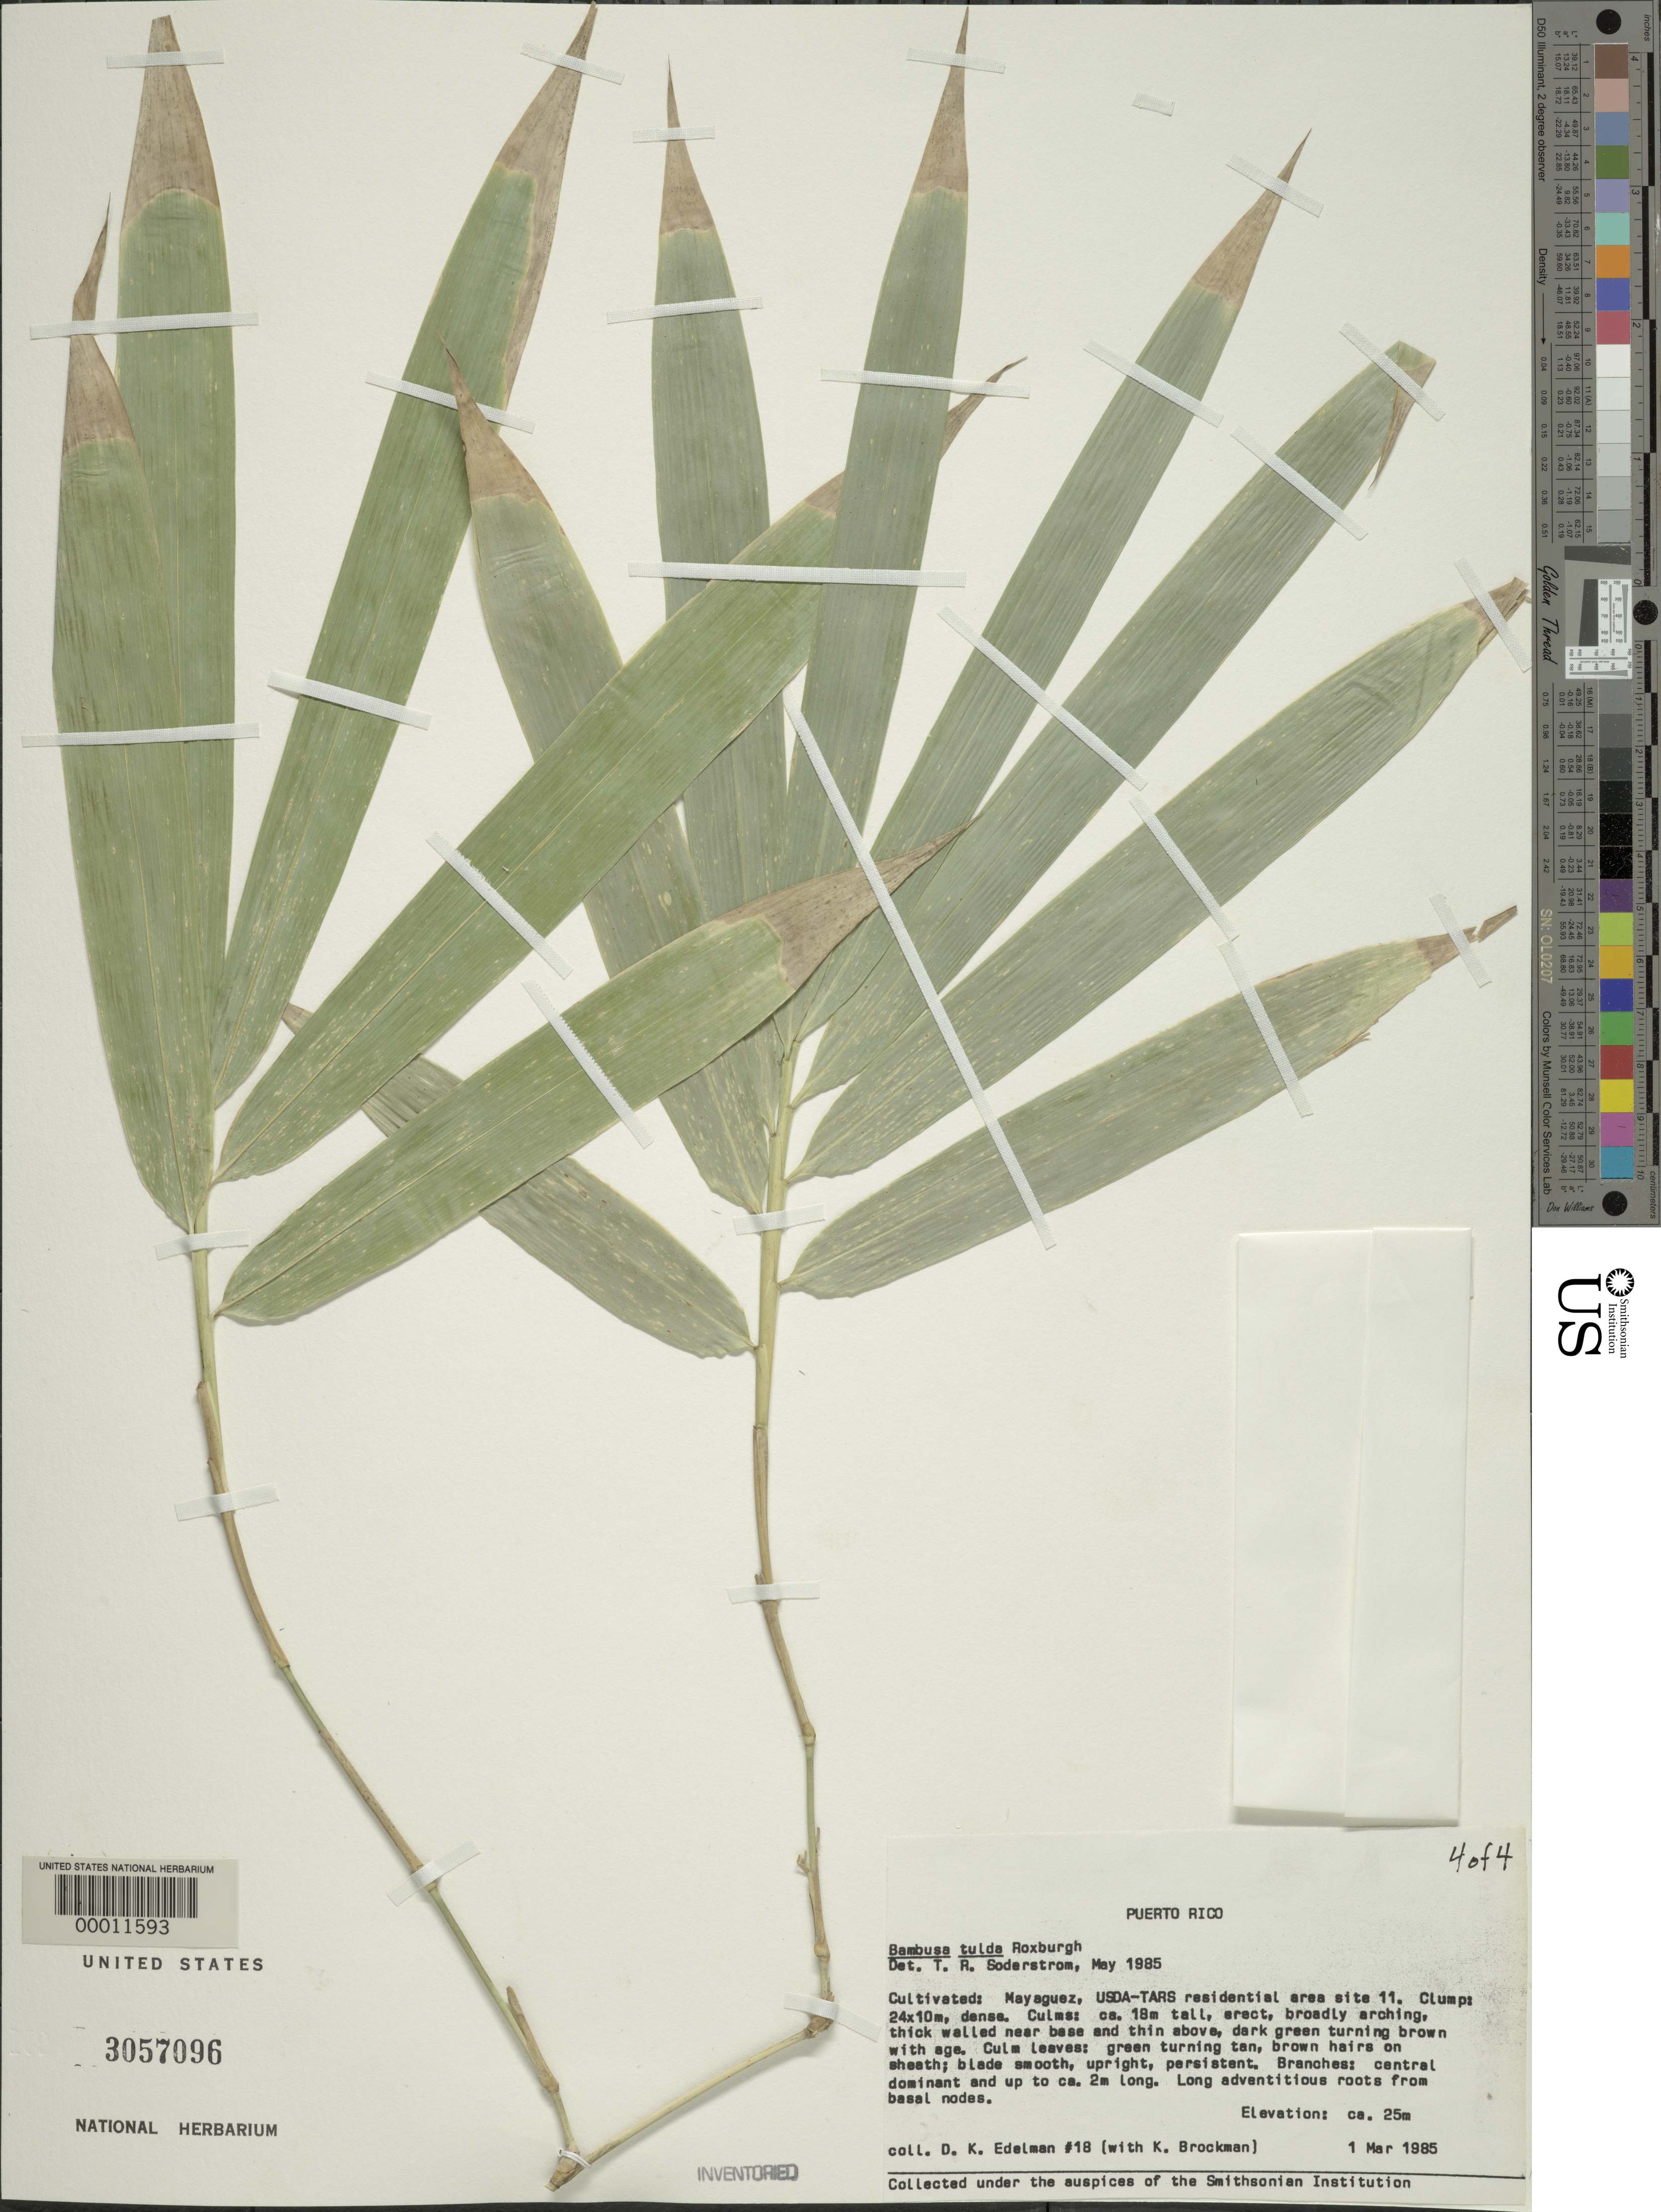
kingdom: Plantae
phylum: Tracheophyta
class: Liliopsida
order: Poales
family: Poaceae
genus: Bambusa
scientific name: Bambusa tulda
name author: Roxb.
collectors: D. Edelman & K. Brockman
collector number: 18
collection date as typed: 01 Mar 1985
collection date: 1985-03-01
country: Puerto Rico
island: Greater Antilles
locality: Mayaguez, usda-tars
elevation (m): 25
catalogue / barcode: US 3057096